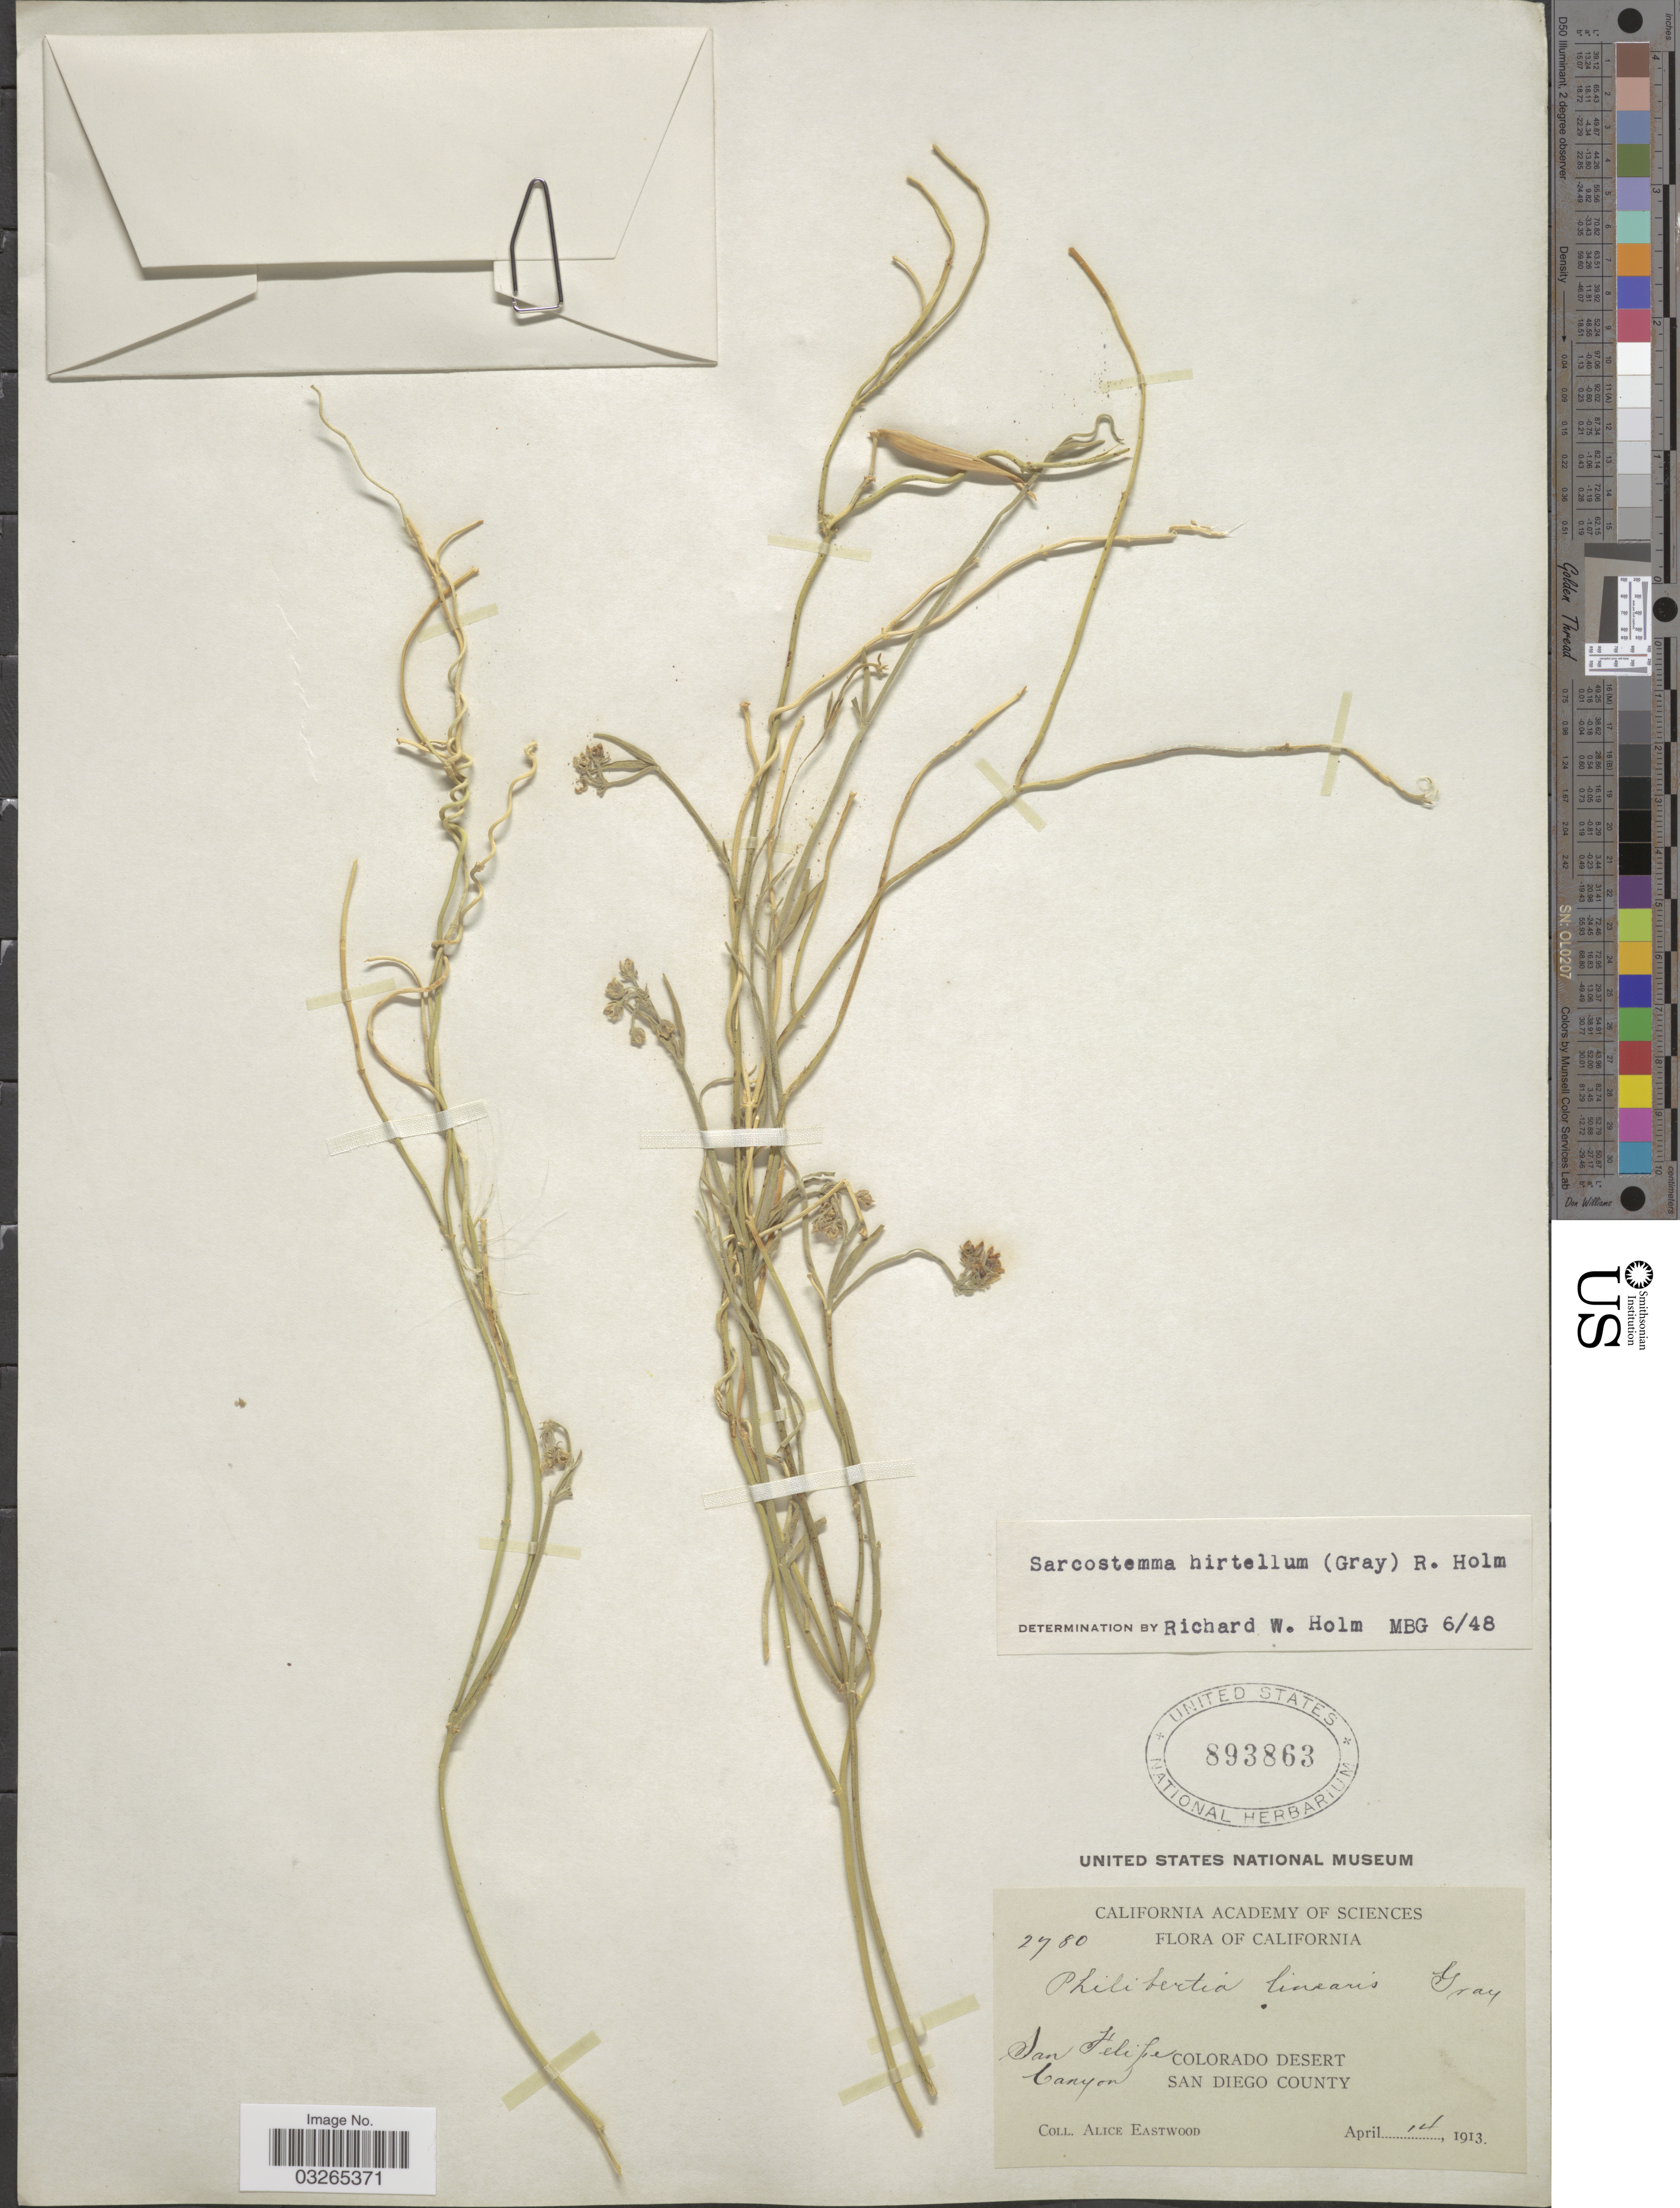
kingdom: Plantae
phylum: Tracheophyta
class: Magnoliopsida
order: Gentianales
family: Apocynaceae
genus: Sarcostemma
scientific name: Sarcostemma hirtellum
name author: (A. Gray) R.W. Holm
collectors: A. Eastwood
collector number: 2980*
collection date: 1913-04-14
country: United States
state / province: California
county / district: San Diego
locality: San Felipe Canyon. Colorado Desert. San Diego County.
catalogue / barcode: US 893863